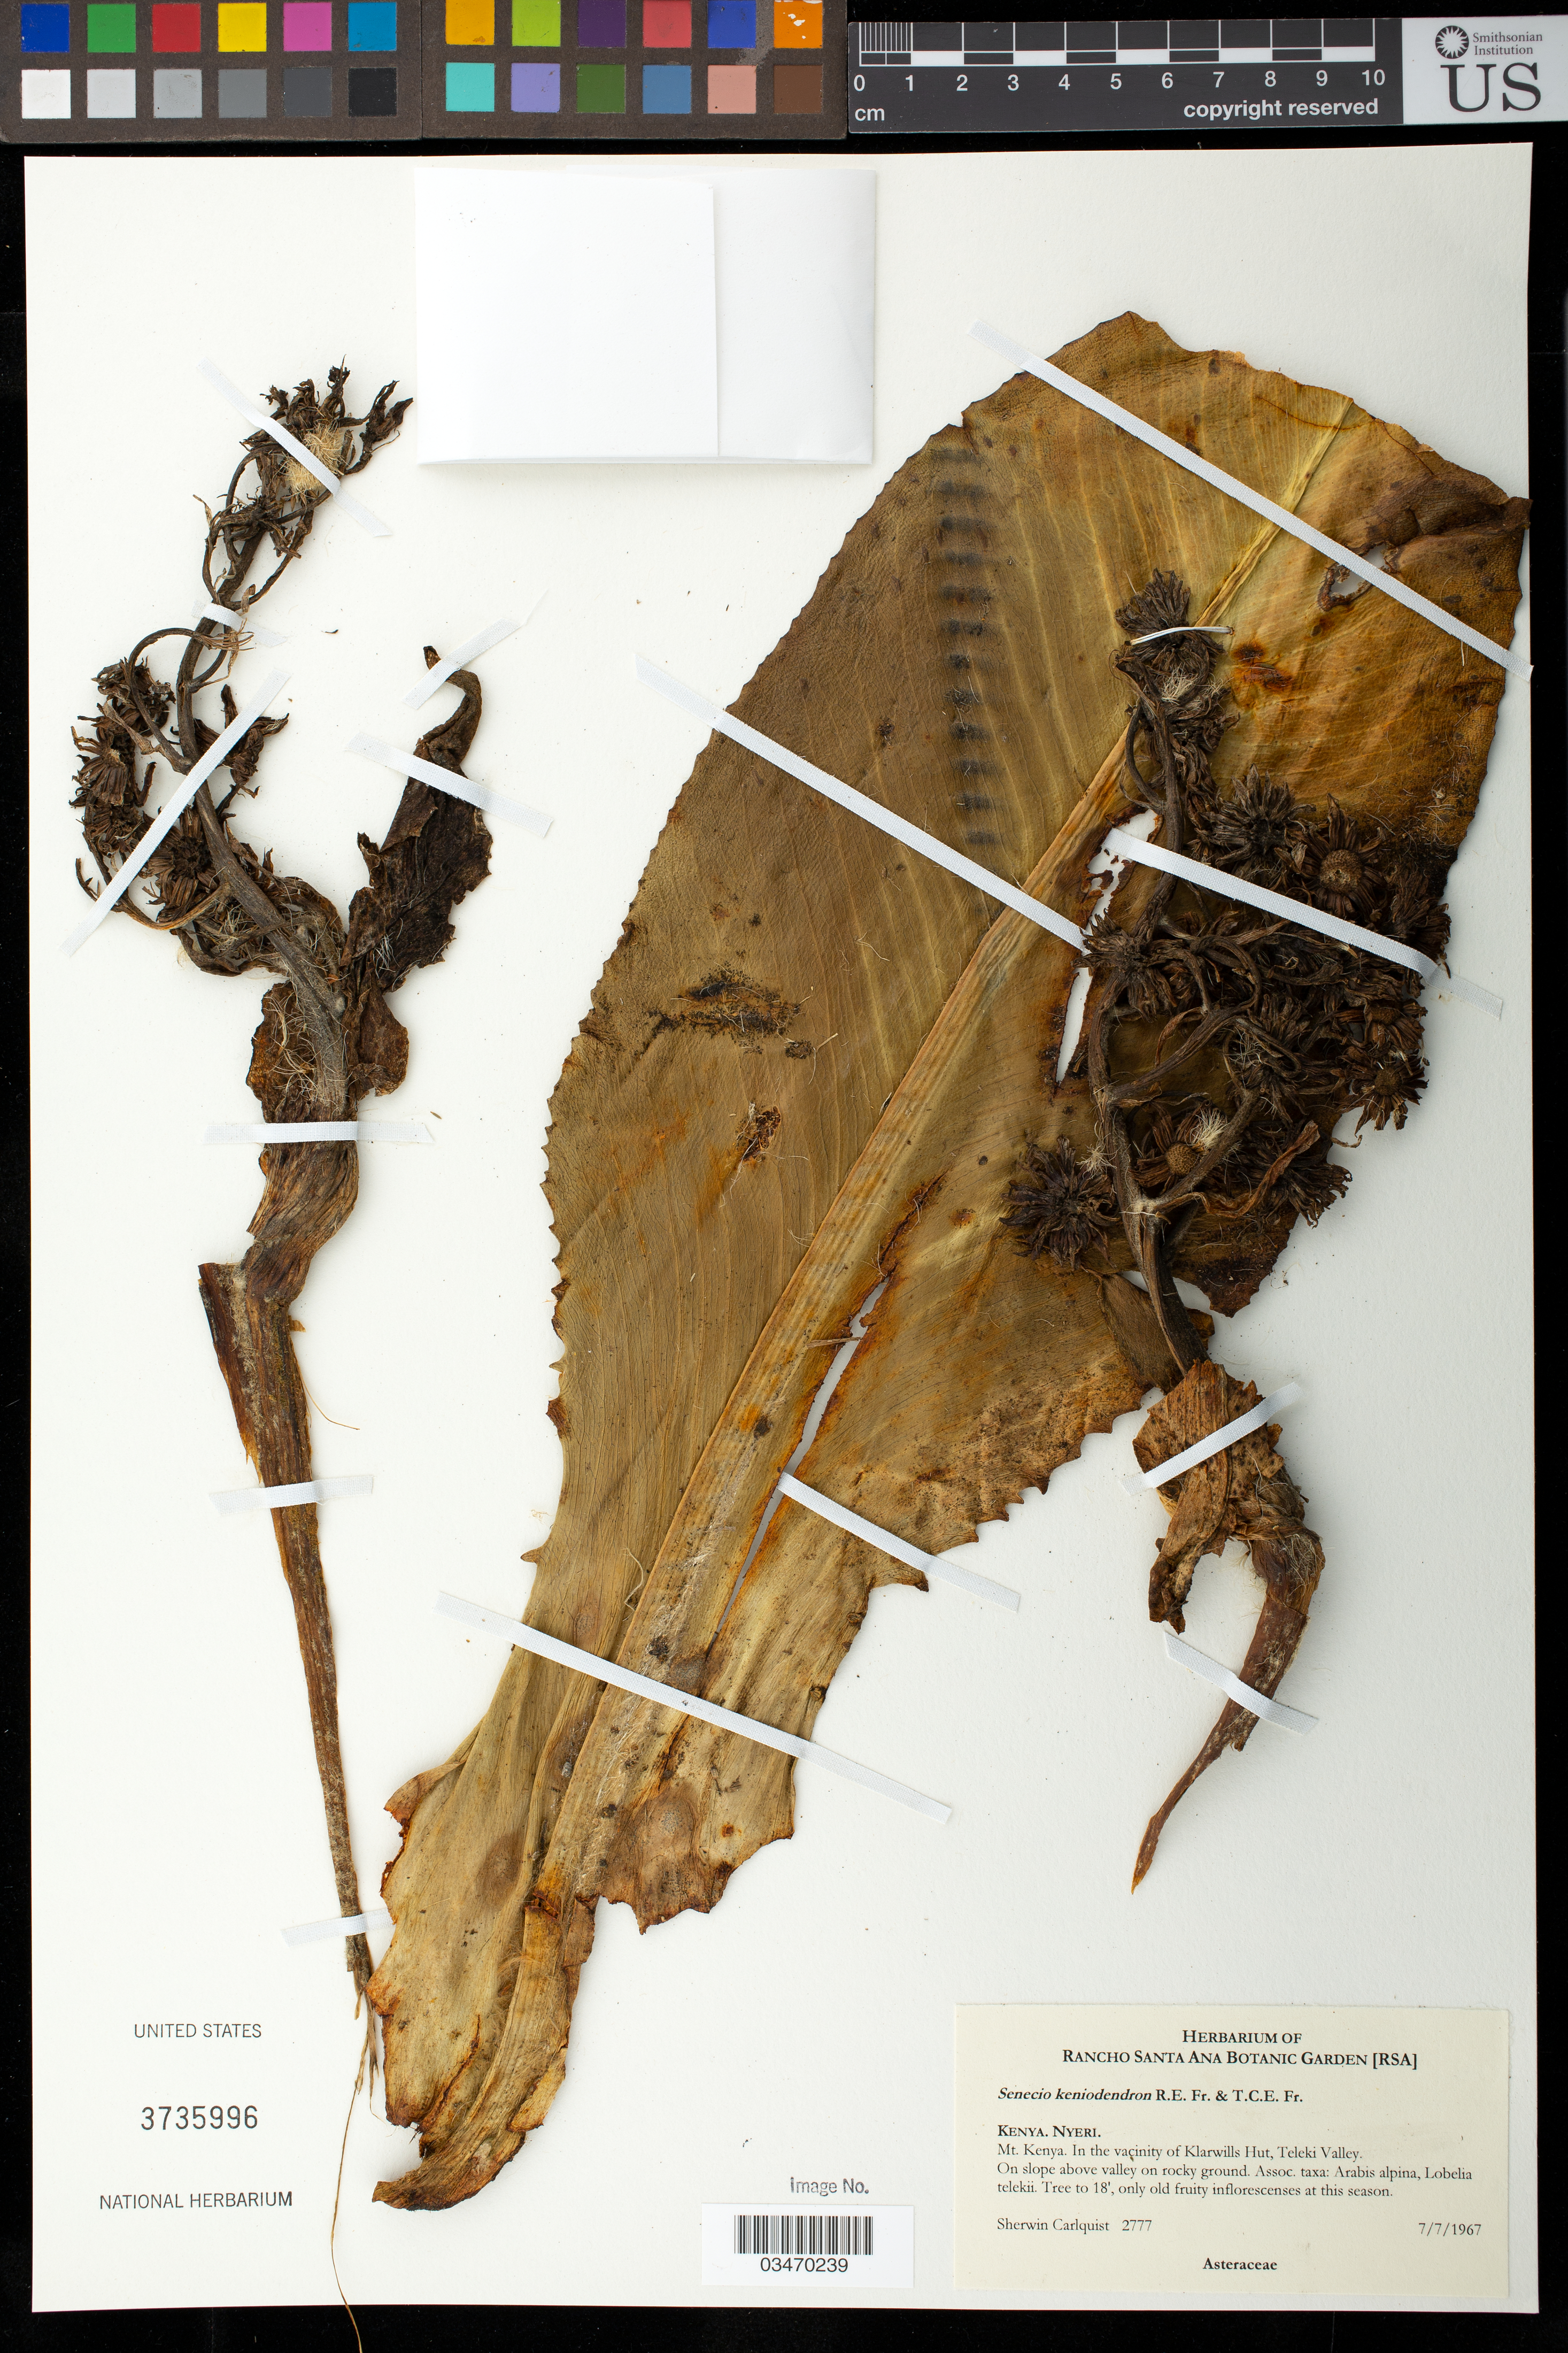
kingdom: Plantae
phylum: Tracheophyta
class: Magnoliopsida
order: Asterales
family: Asteraceae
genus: Senecio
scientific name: Senecio keniodendron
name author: R.E. Fr. & T.C.E. Fr.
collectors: S. Carlquist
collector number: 2777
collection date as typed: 7 Jul 1967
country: Kenya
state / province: Nyeri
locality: Mt. Kenya, in the vacinity of Klarwills Hut, Teleki Valley.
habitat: On slope above valley on rocky ground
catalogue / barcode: US 3735996